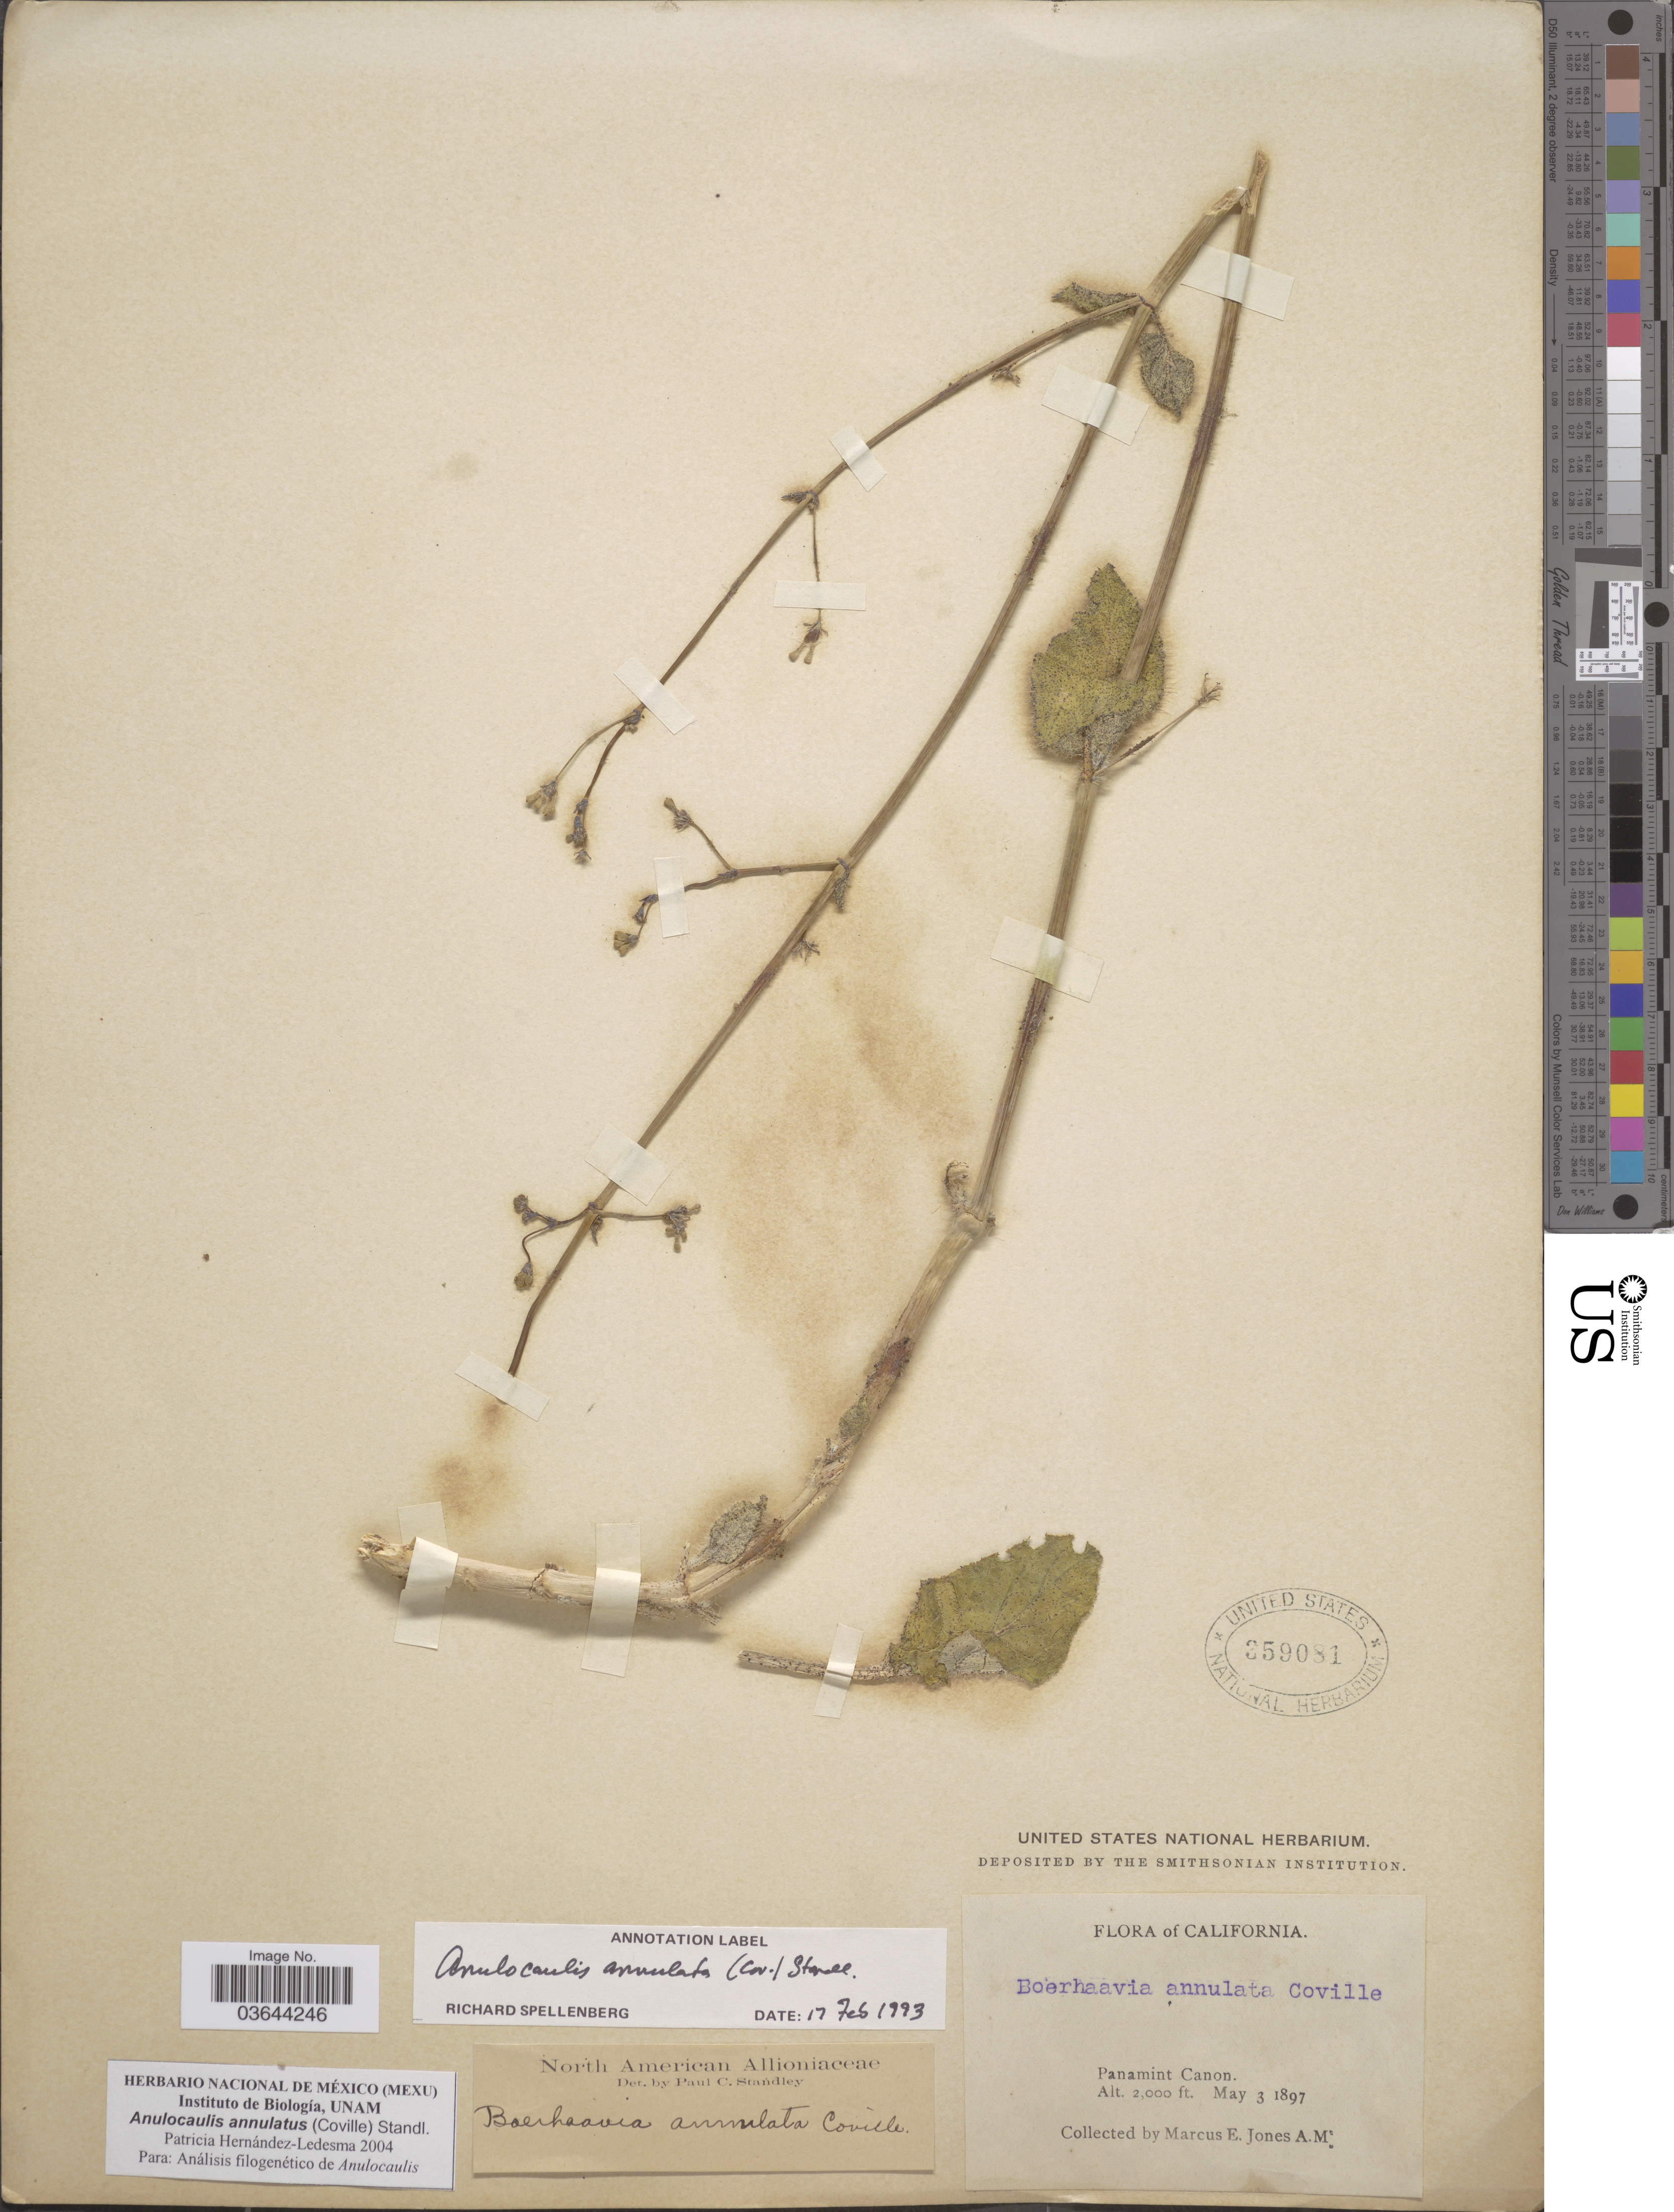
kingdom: Plantae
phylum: Tracheophyta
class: Magnoliopsida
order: Caryophyllales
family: Nyctaginaceae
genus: Anulocaulis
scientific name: Anulocaulis annulatus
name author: (Coville) Standl.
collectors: M. E. Jones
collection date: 1897-05-03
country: United States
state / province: California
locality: Panamint Canon.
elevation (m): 610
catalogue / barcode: US 359081